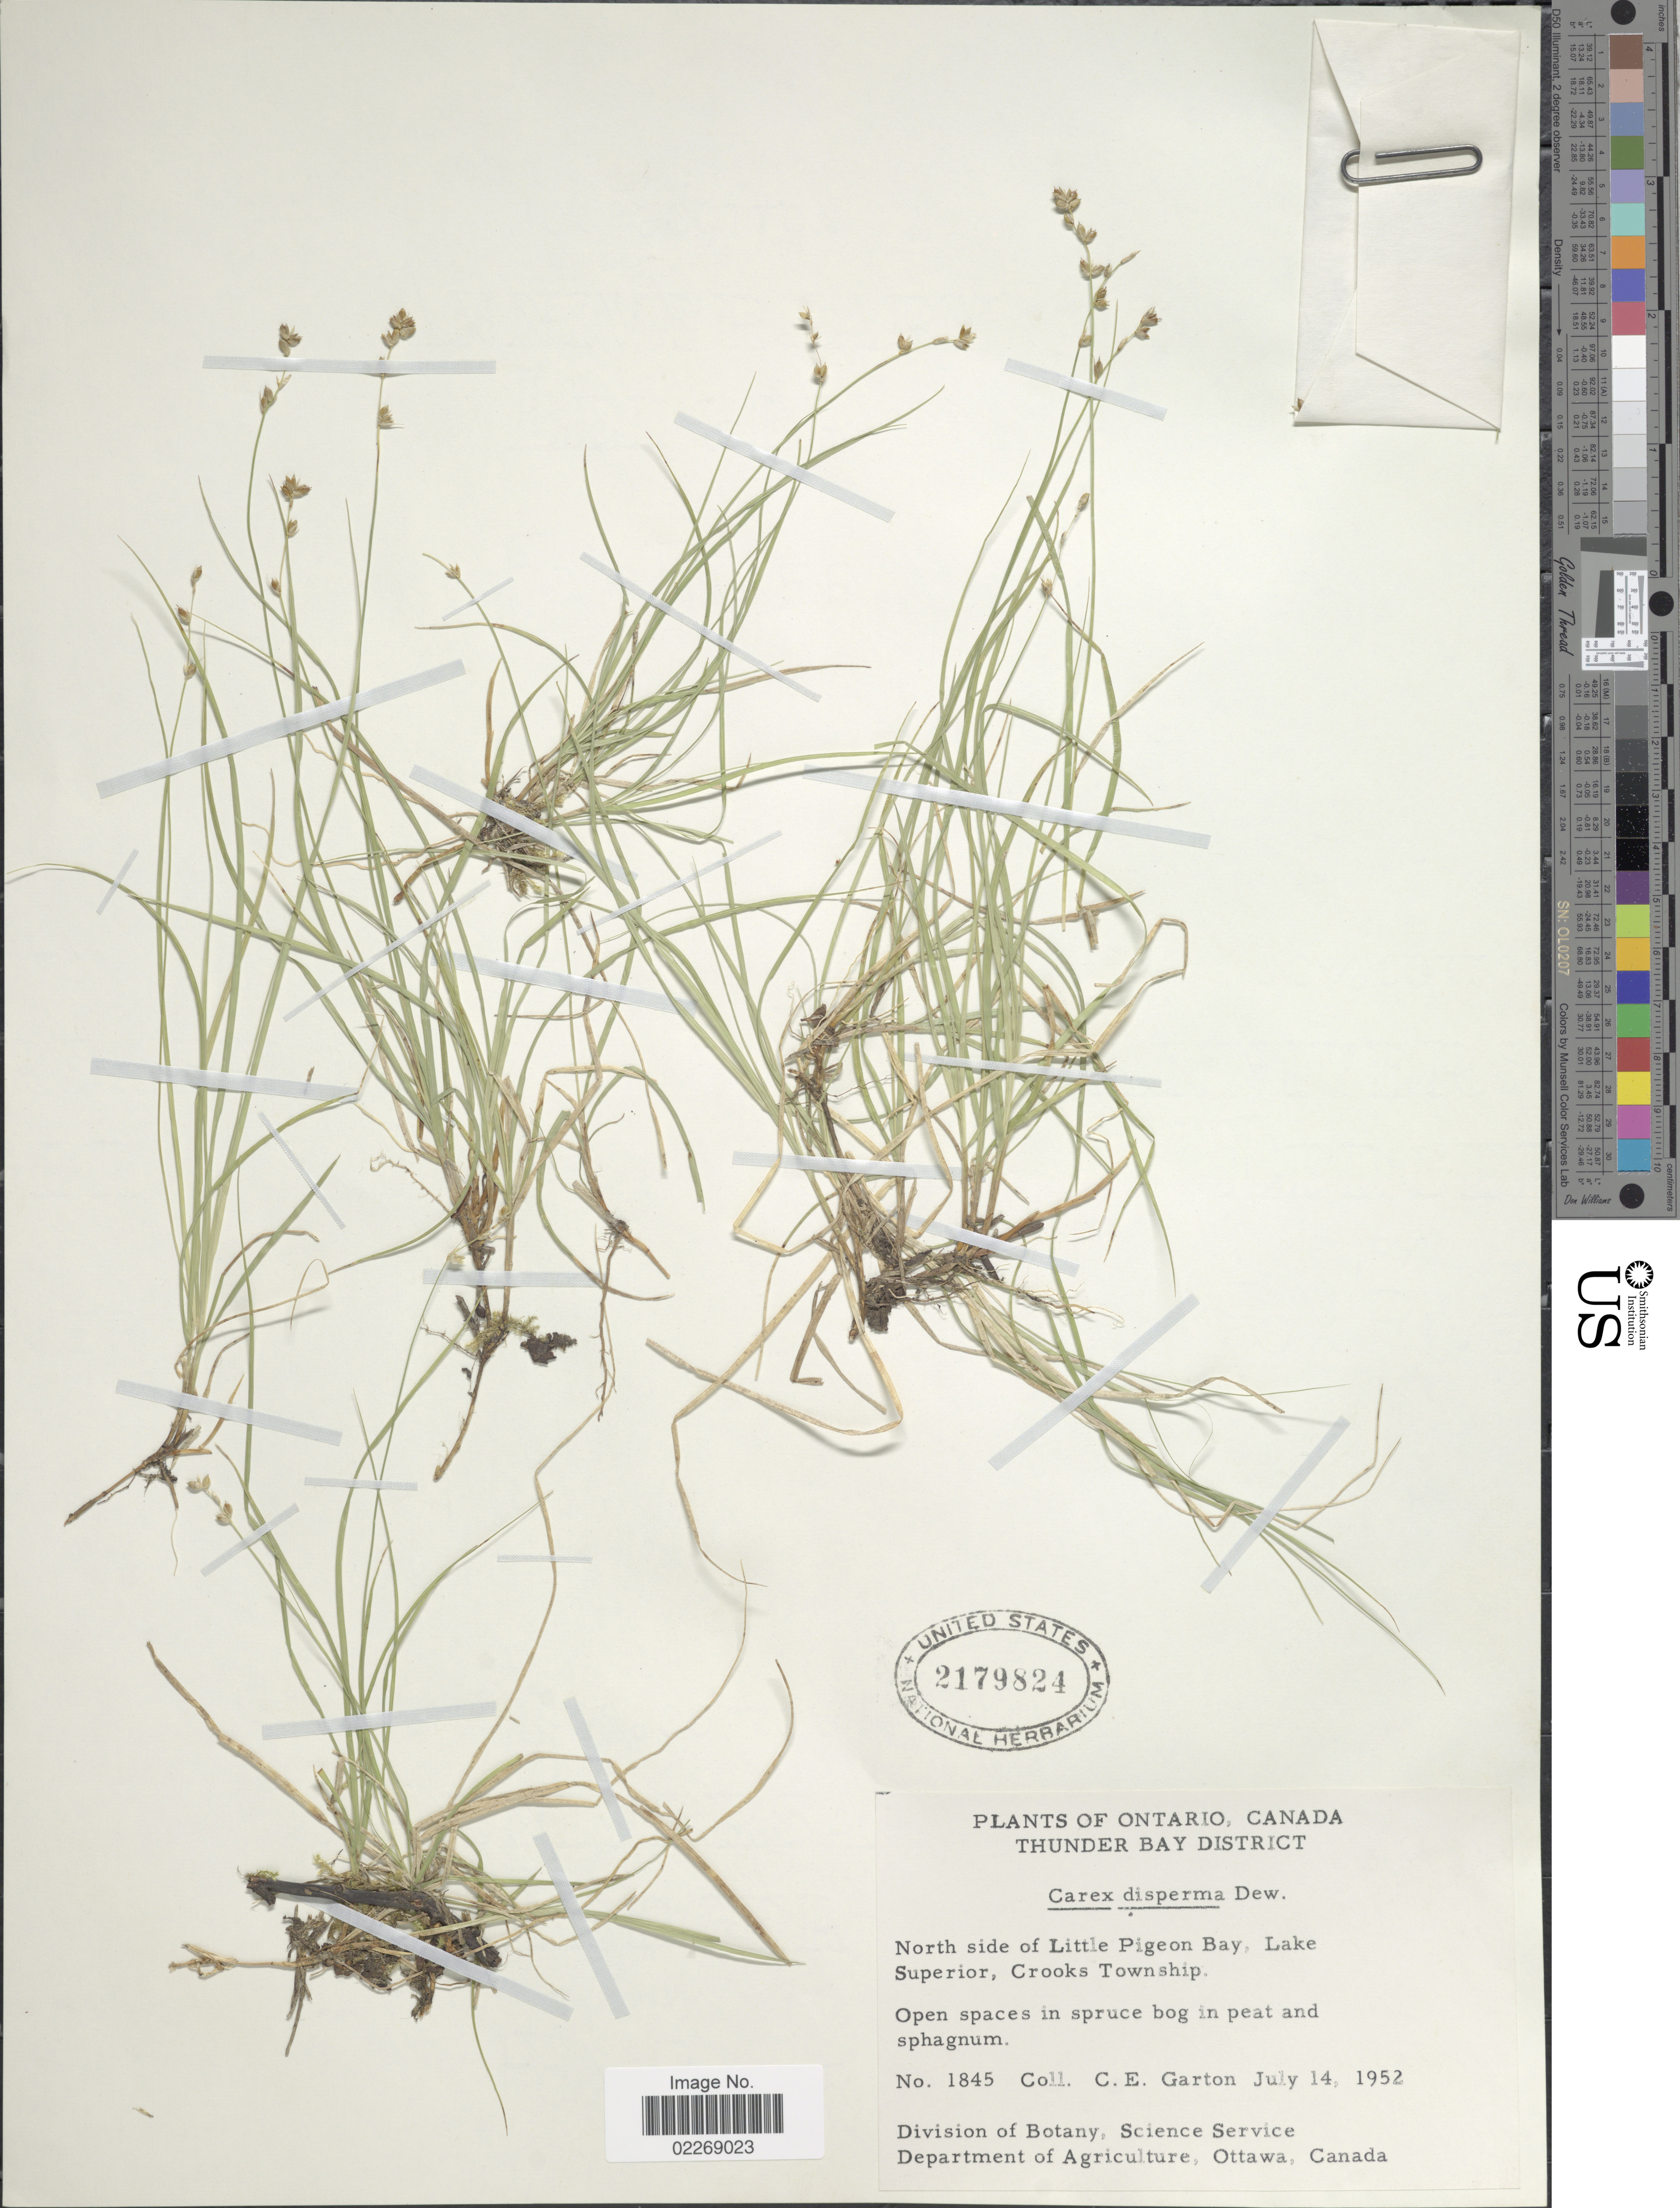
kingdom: Plantae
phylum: Tracheophyta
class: Liliopsida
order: Poales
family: Cyperaceae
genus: Carex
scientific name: Carex disperma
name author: Dewey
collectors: C. E. Garton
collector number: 1845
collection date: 1952-07-14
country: Canada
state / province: Ontario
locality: Thunder Bay District, North side of Little Pigeon Bay, Lake Superior, Crooks Township, Open spaces in spruce bog in peat and sphagnum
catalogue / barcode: US 2179824